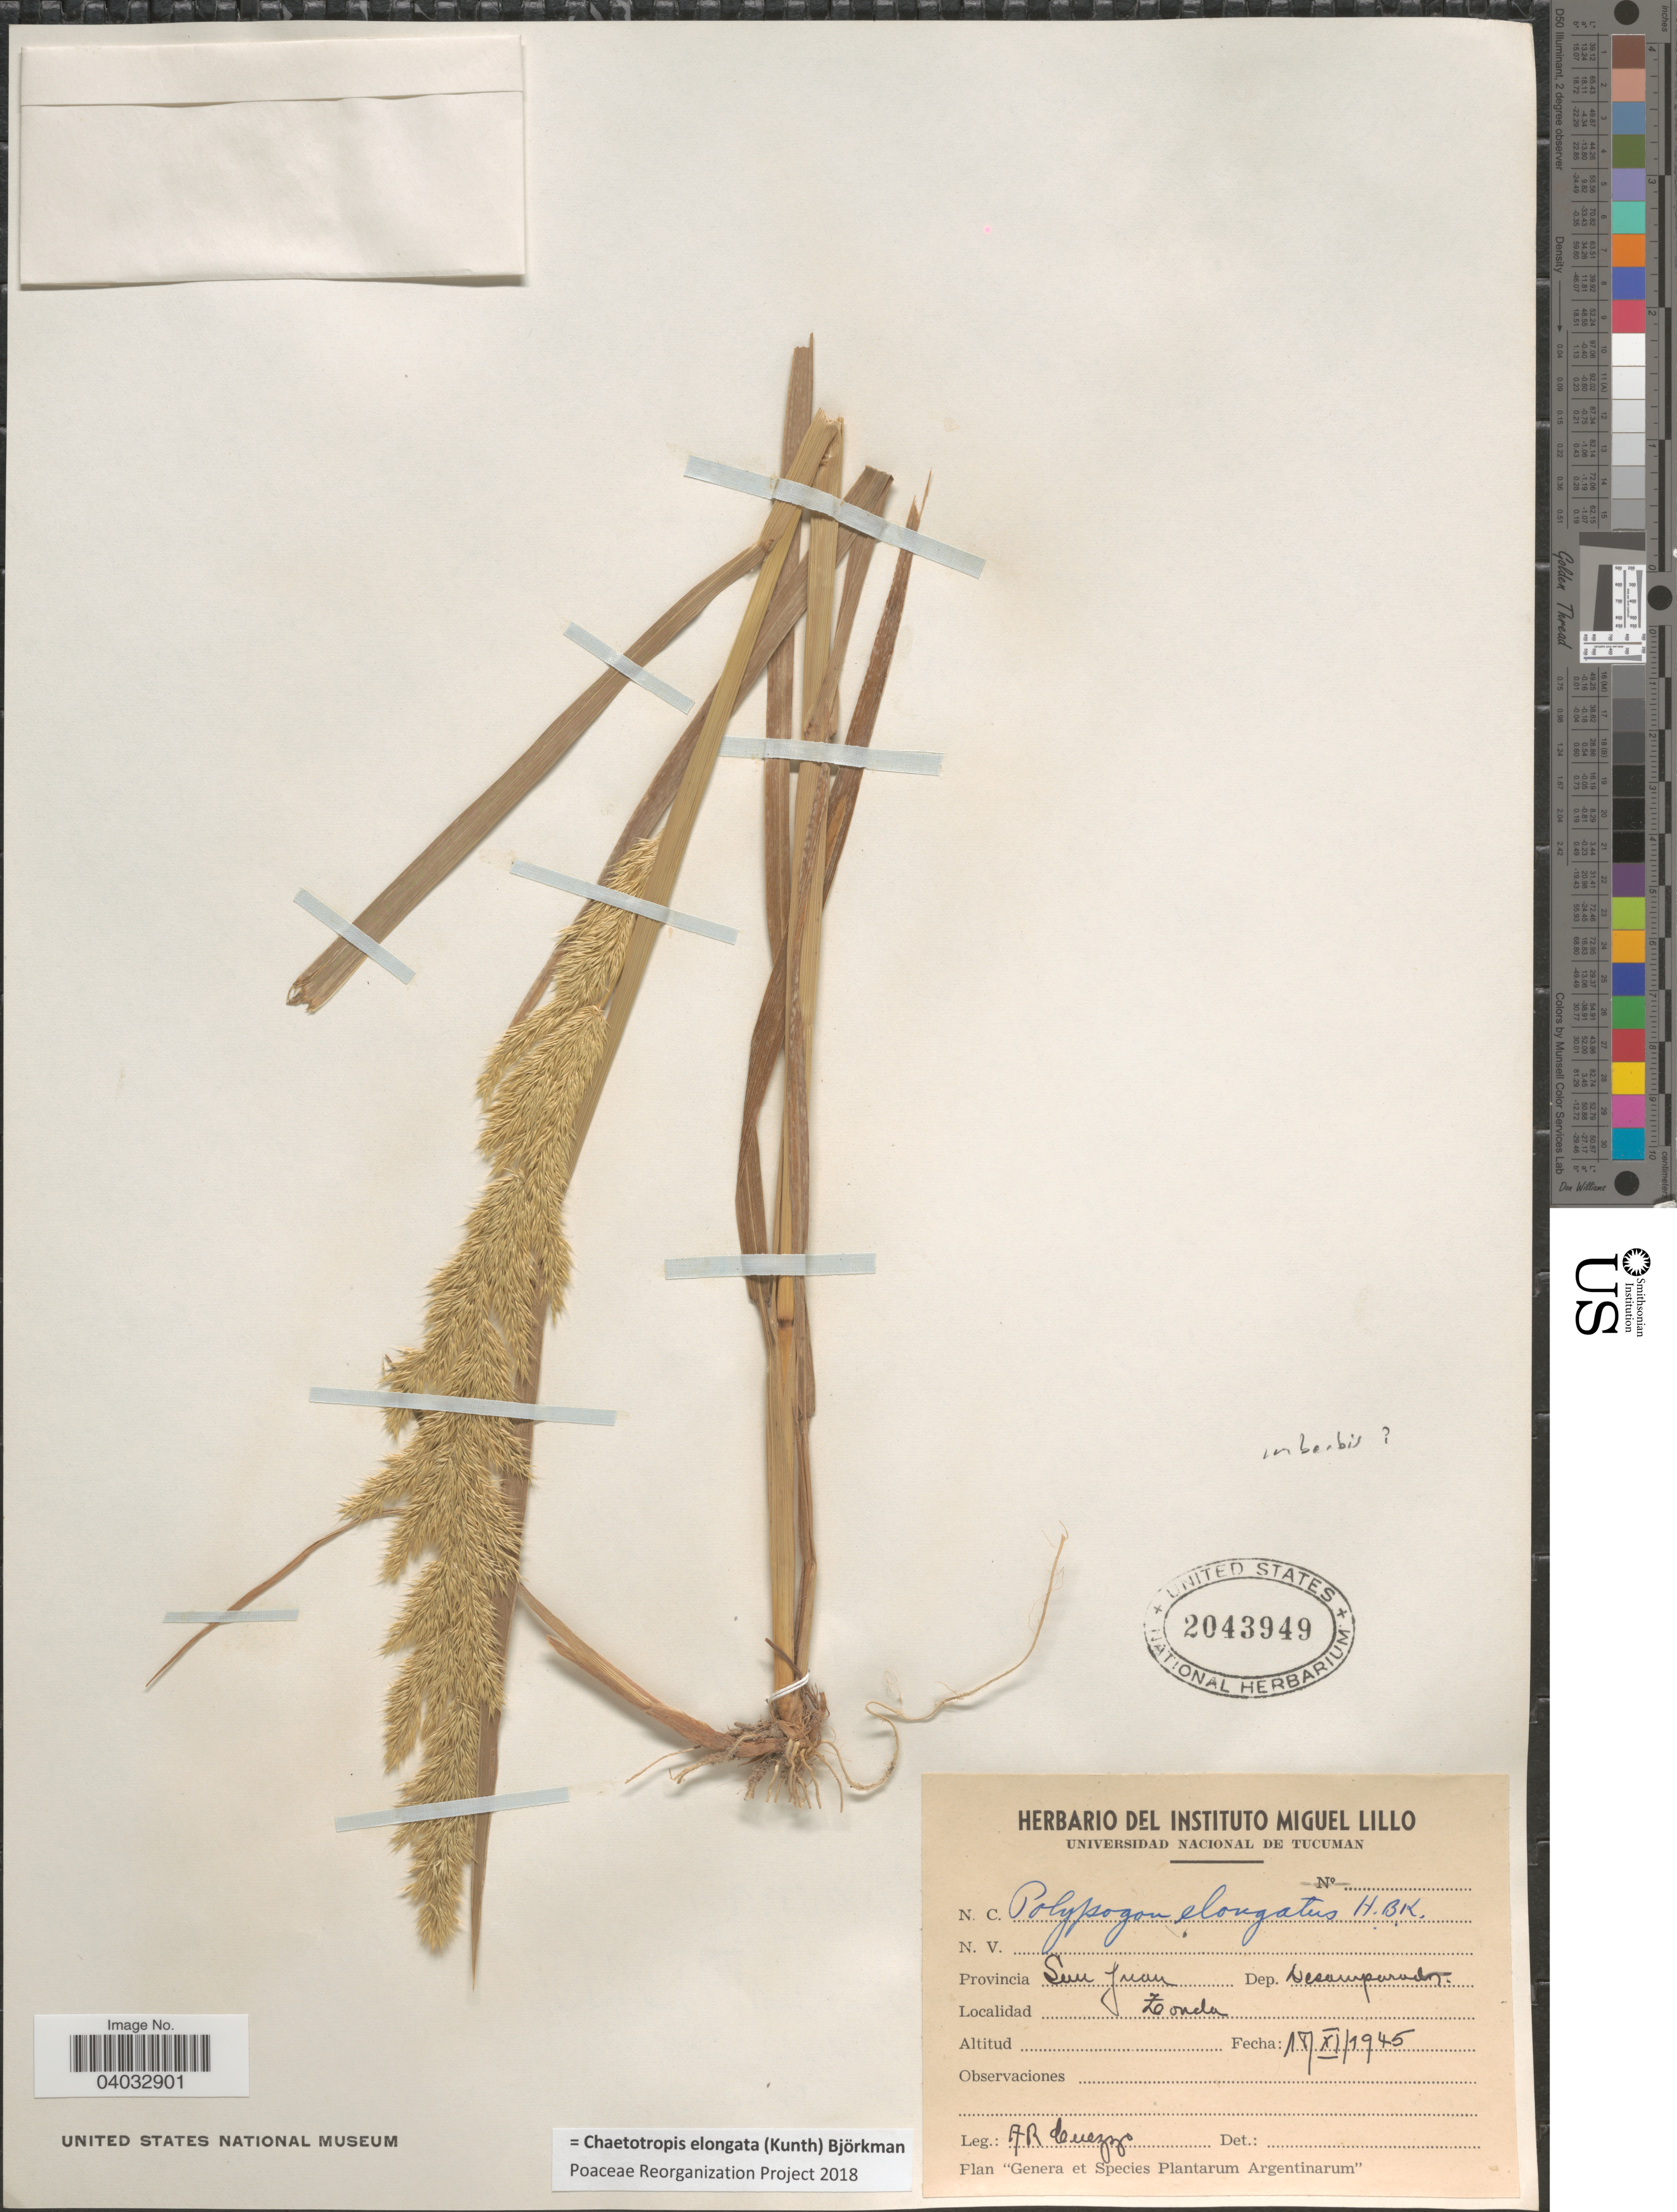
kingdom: Plantae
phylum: Tracheophyta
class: Liliopsida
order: Poales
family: Poaceae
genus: Chaetotropis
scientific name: Chaetotropis elongata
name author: (Kunth) Björkman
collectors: A. Cuezzo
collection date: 1945-11-17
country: Argentina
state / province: San Juan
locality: Dep. Desamparados. Zonda.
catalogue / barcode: US 2043949